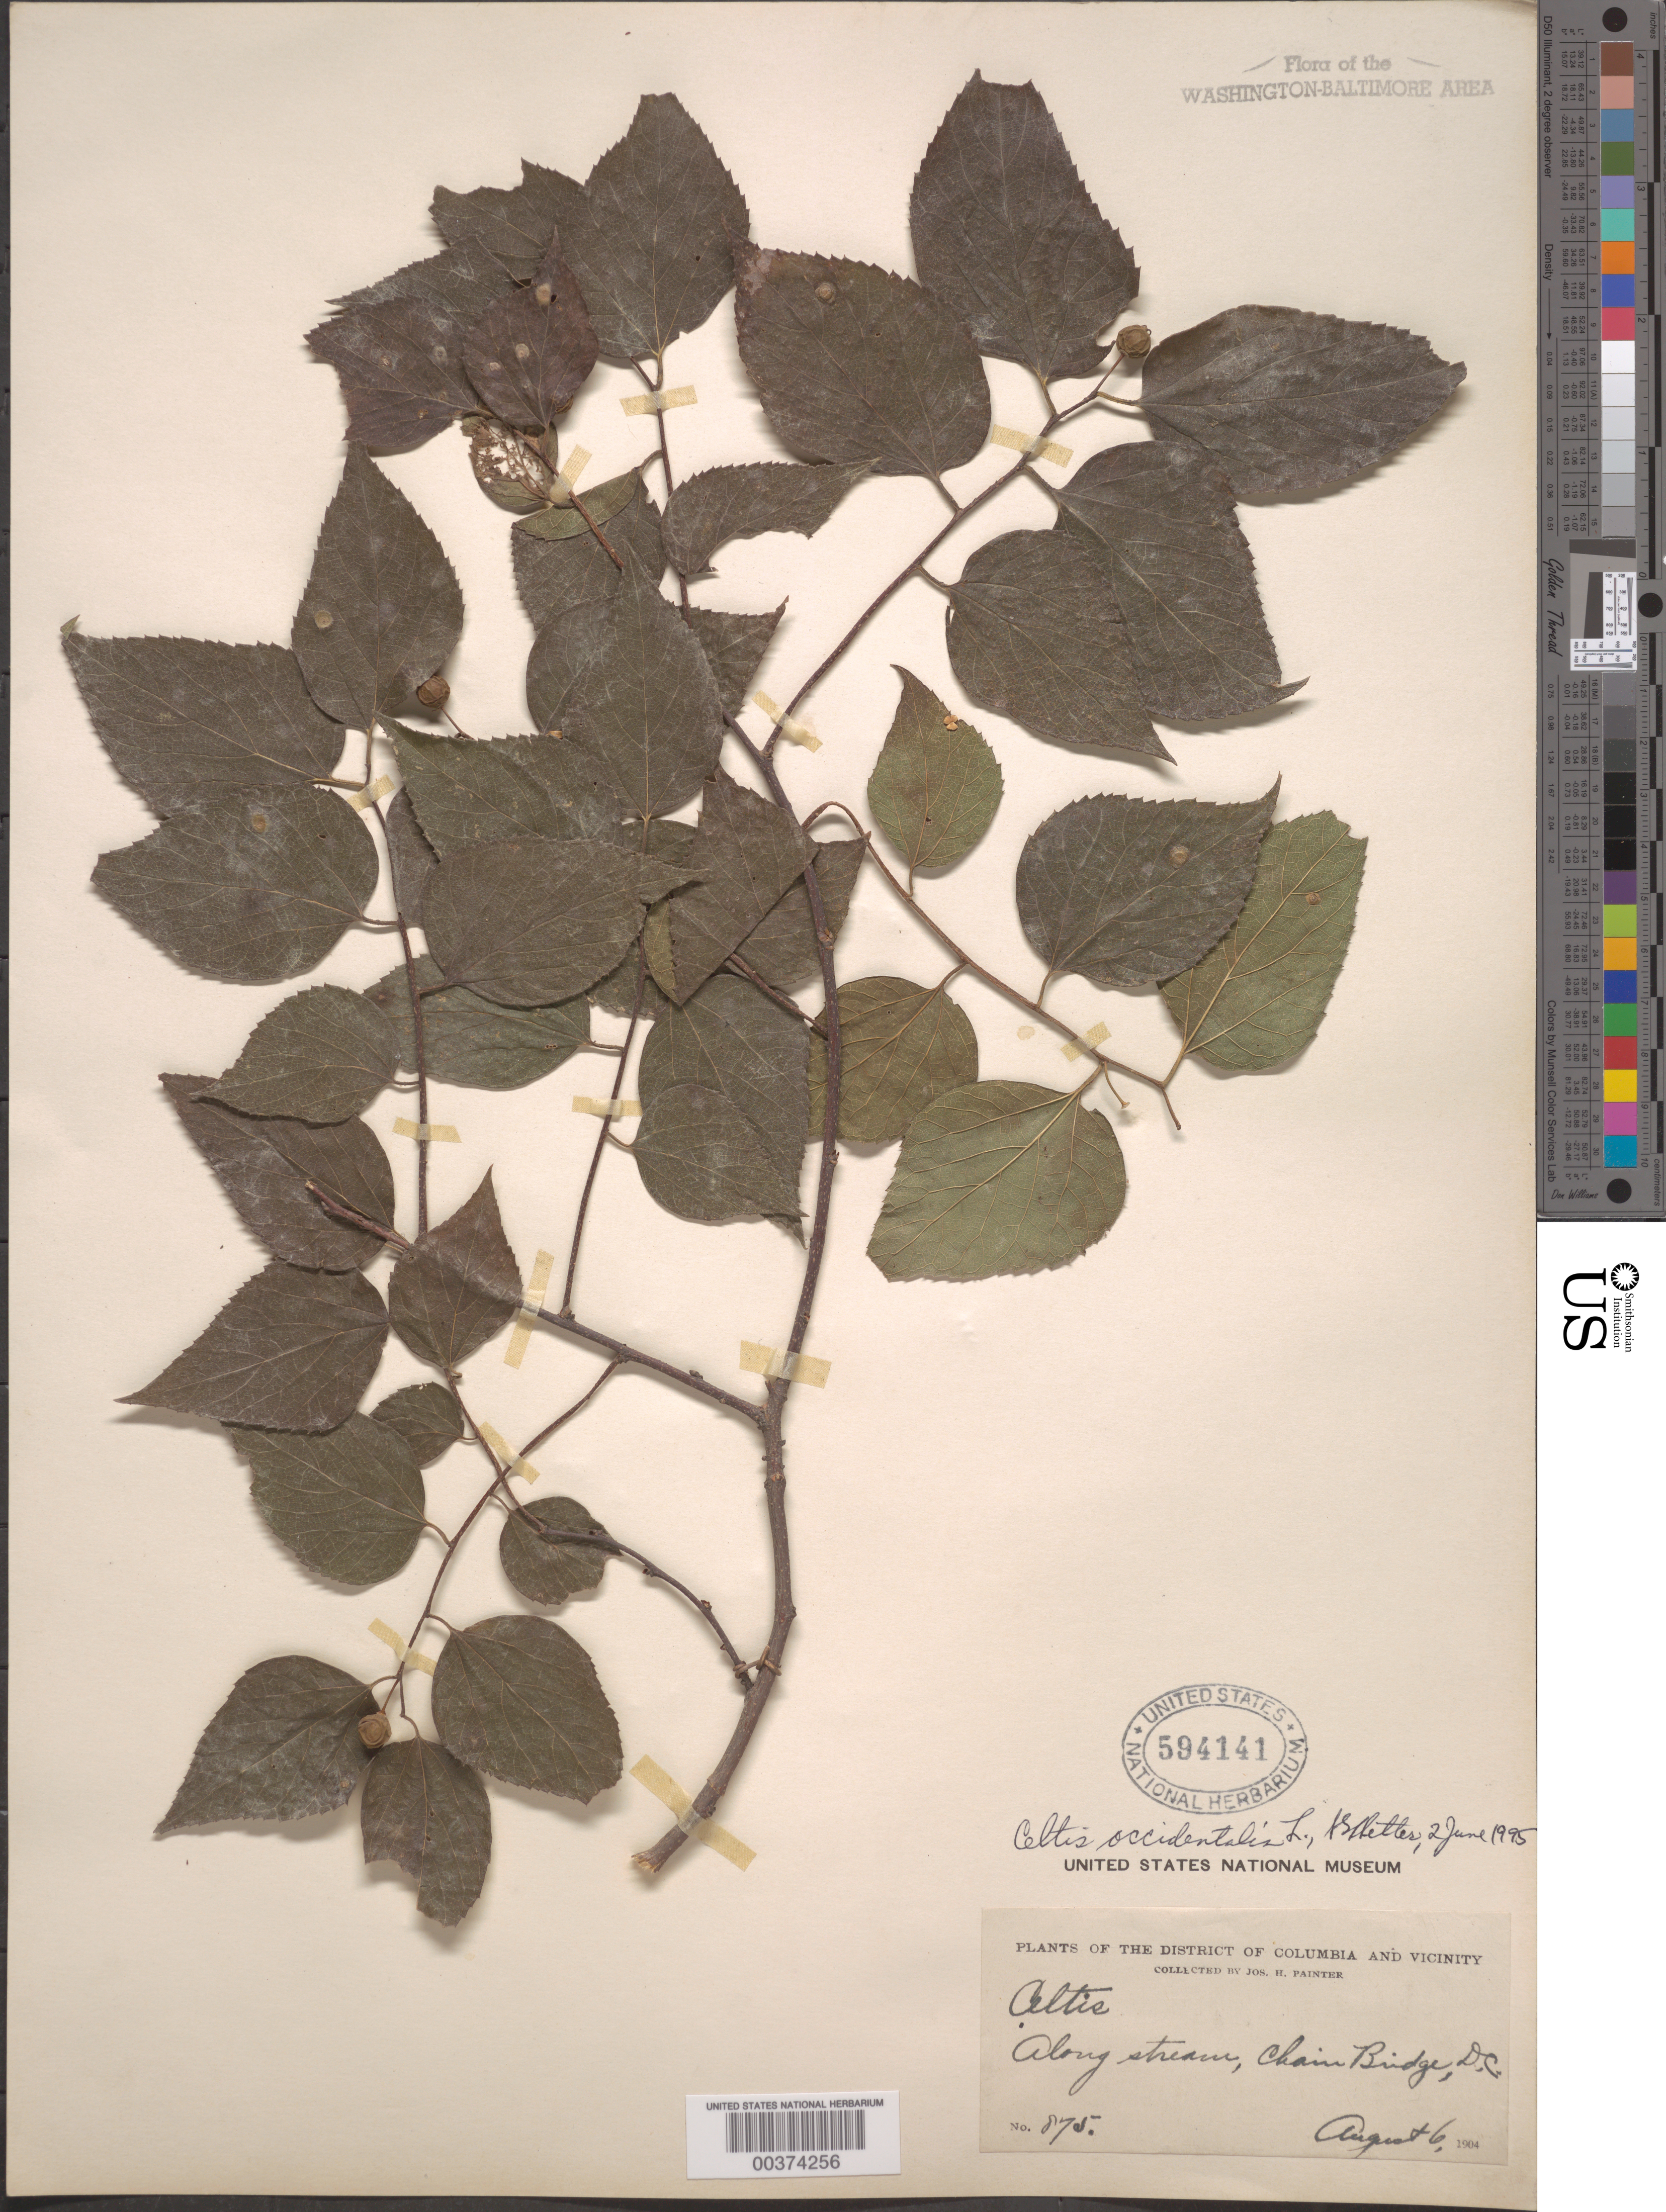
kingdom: Plantae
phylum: Tracheophyta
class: Magnoliopsida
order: Rosales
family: Cannabaceae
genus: Celtis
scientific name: Celtis occidentalis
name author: L.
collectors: J. H. Painter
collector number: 875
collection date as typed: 06 Aug 1904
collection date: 1904-08-06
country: United States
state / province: District of Columbia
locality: Chain Bridge C. and O. Canal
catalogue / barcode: US 594141